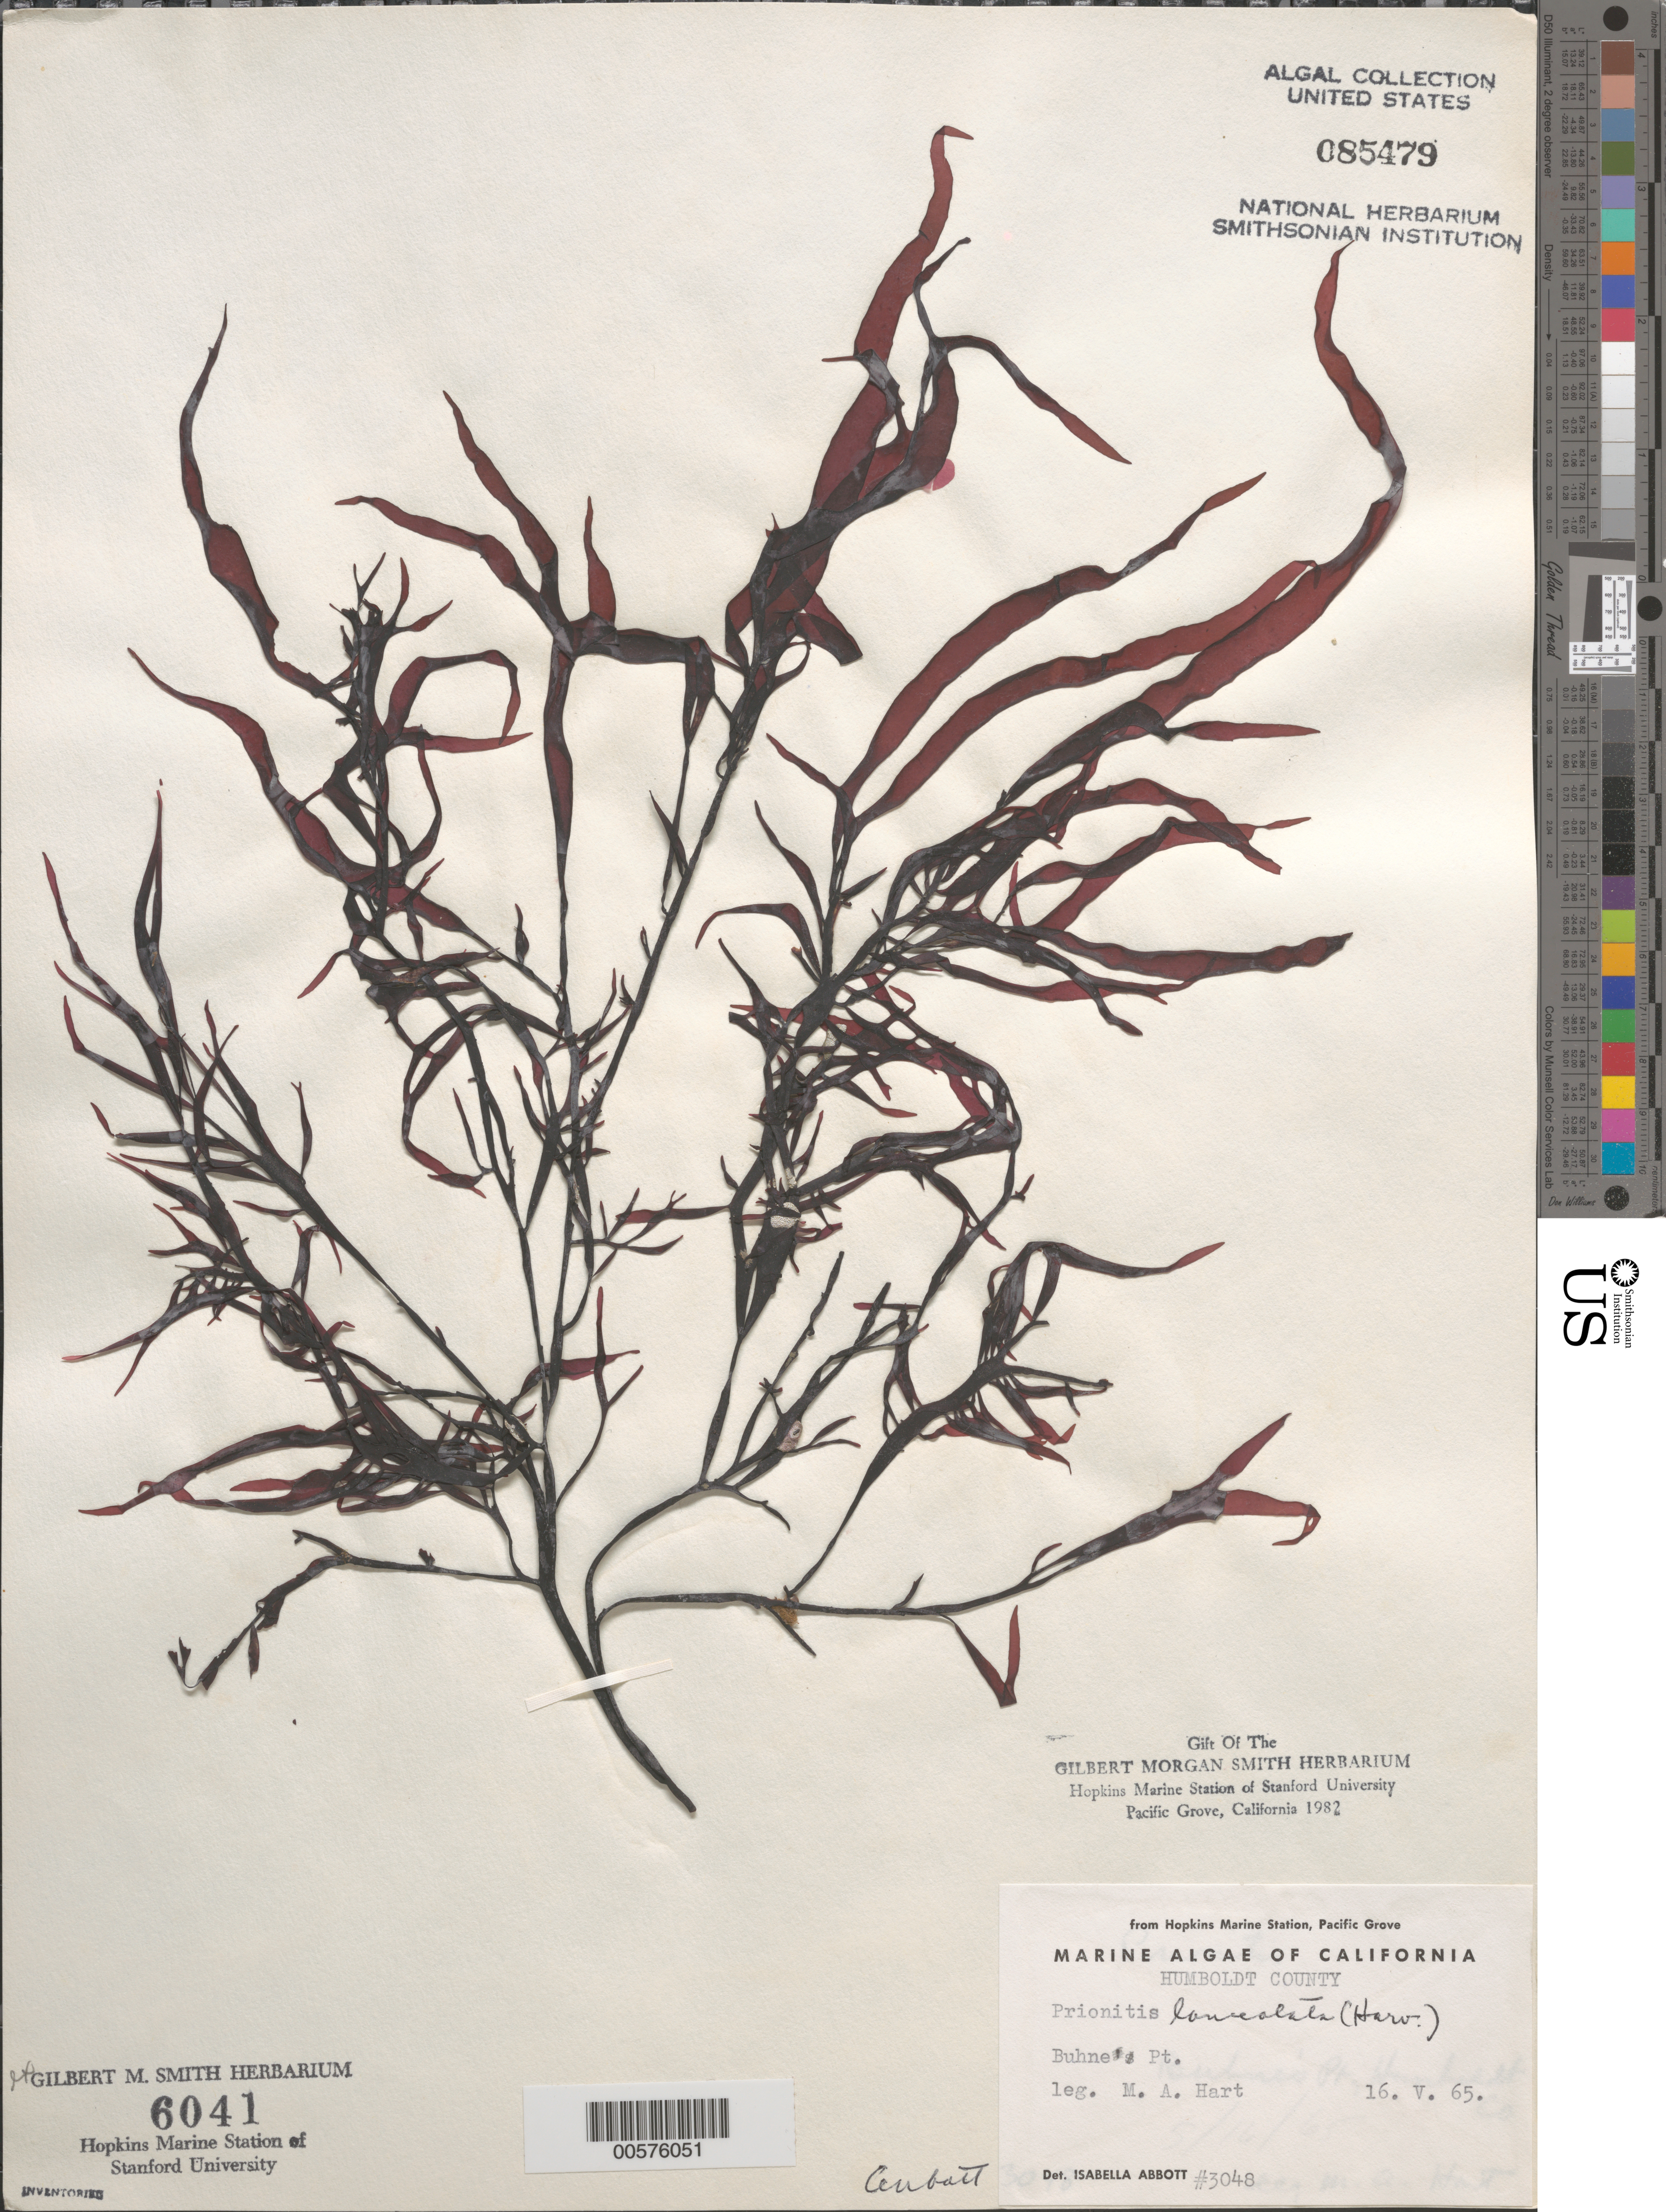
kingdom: Plantae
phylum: Rhodophyta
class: Florideophyceae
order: Cryptonemiales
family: Cryptonemiaceae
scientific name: Prionitis lanceolata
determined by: Abbott, Isabella A.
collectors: M. A. Hart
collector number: IAA 3048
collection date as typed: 16 May 1965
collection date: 1965-05-16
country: United States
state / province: California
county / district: Humboldt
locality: Buhne Point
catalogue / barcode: US 85479